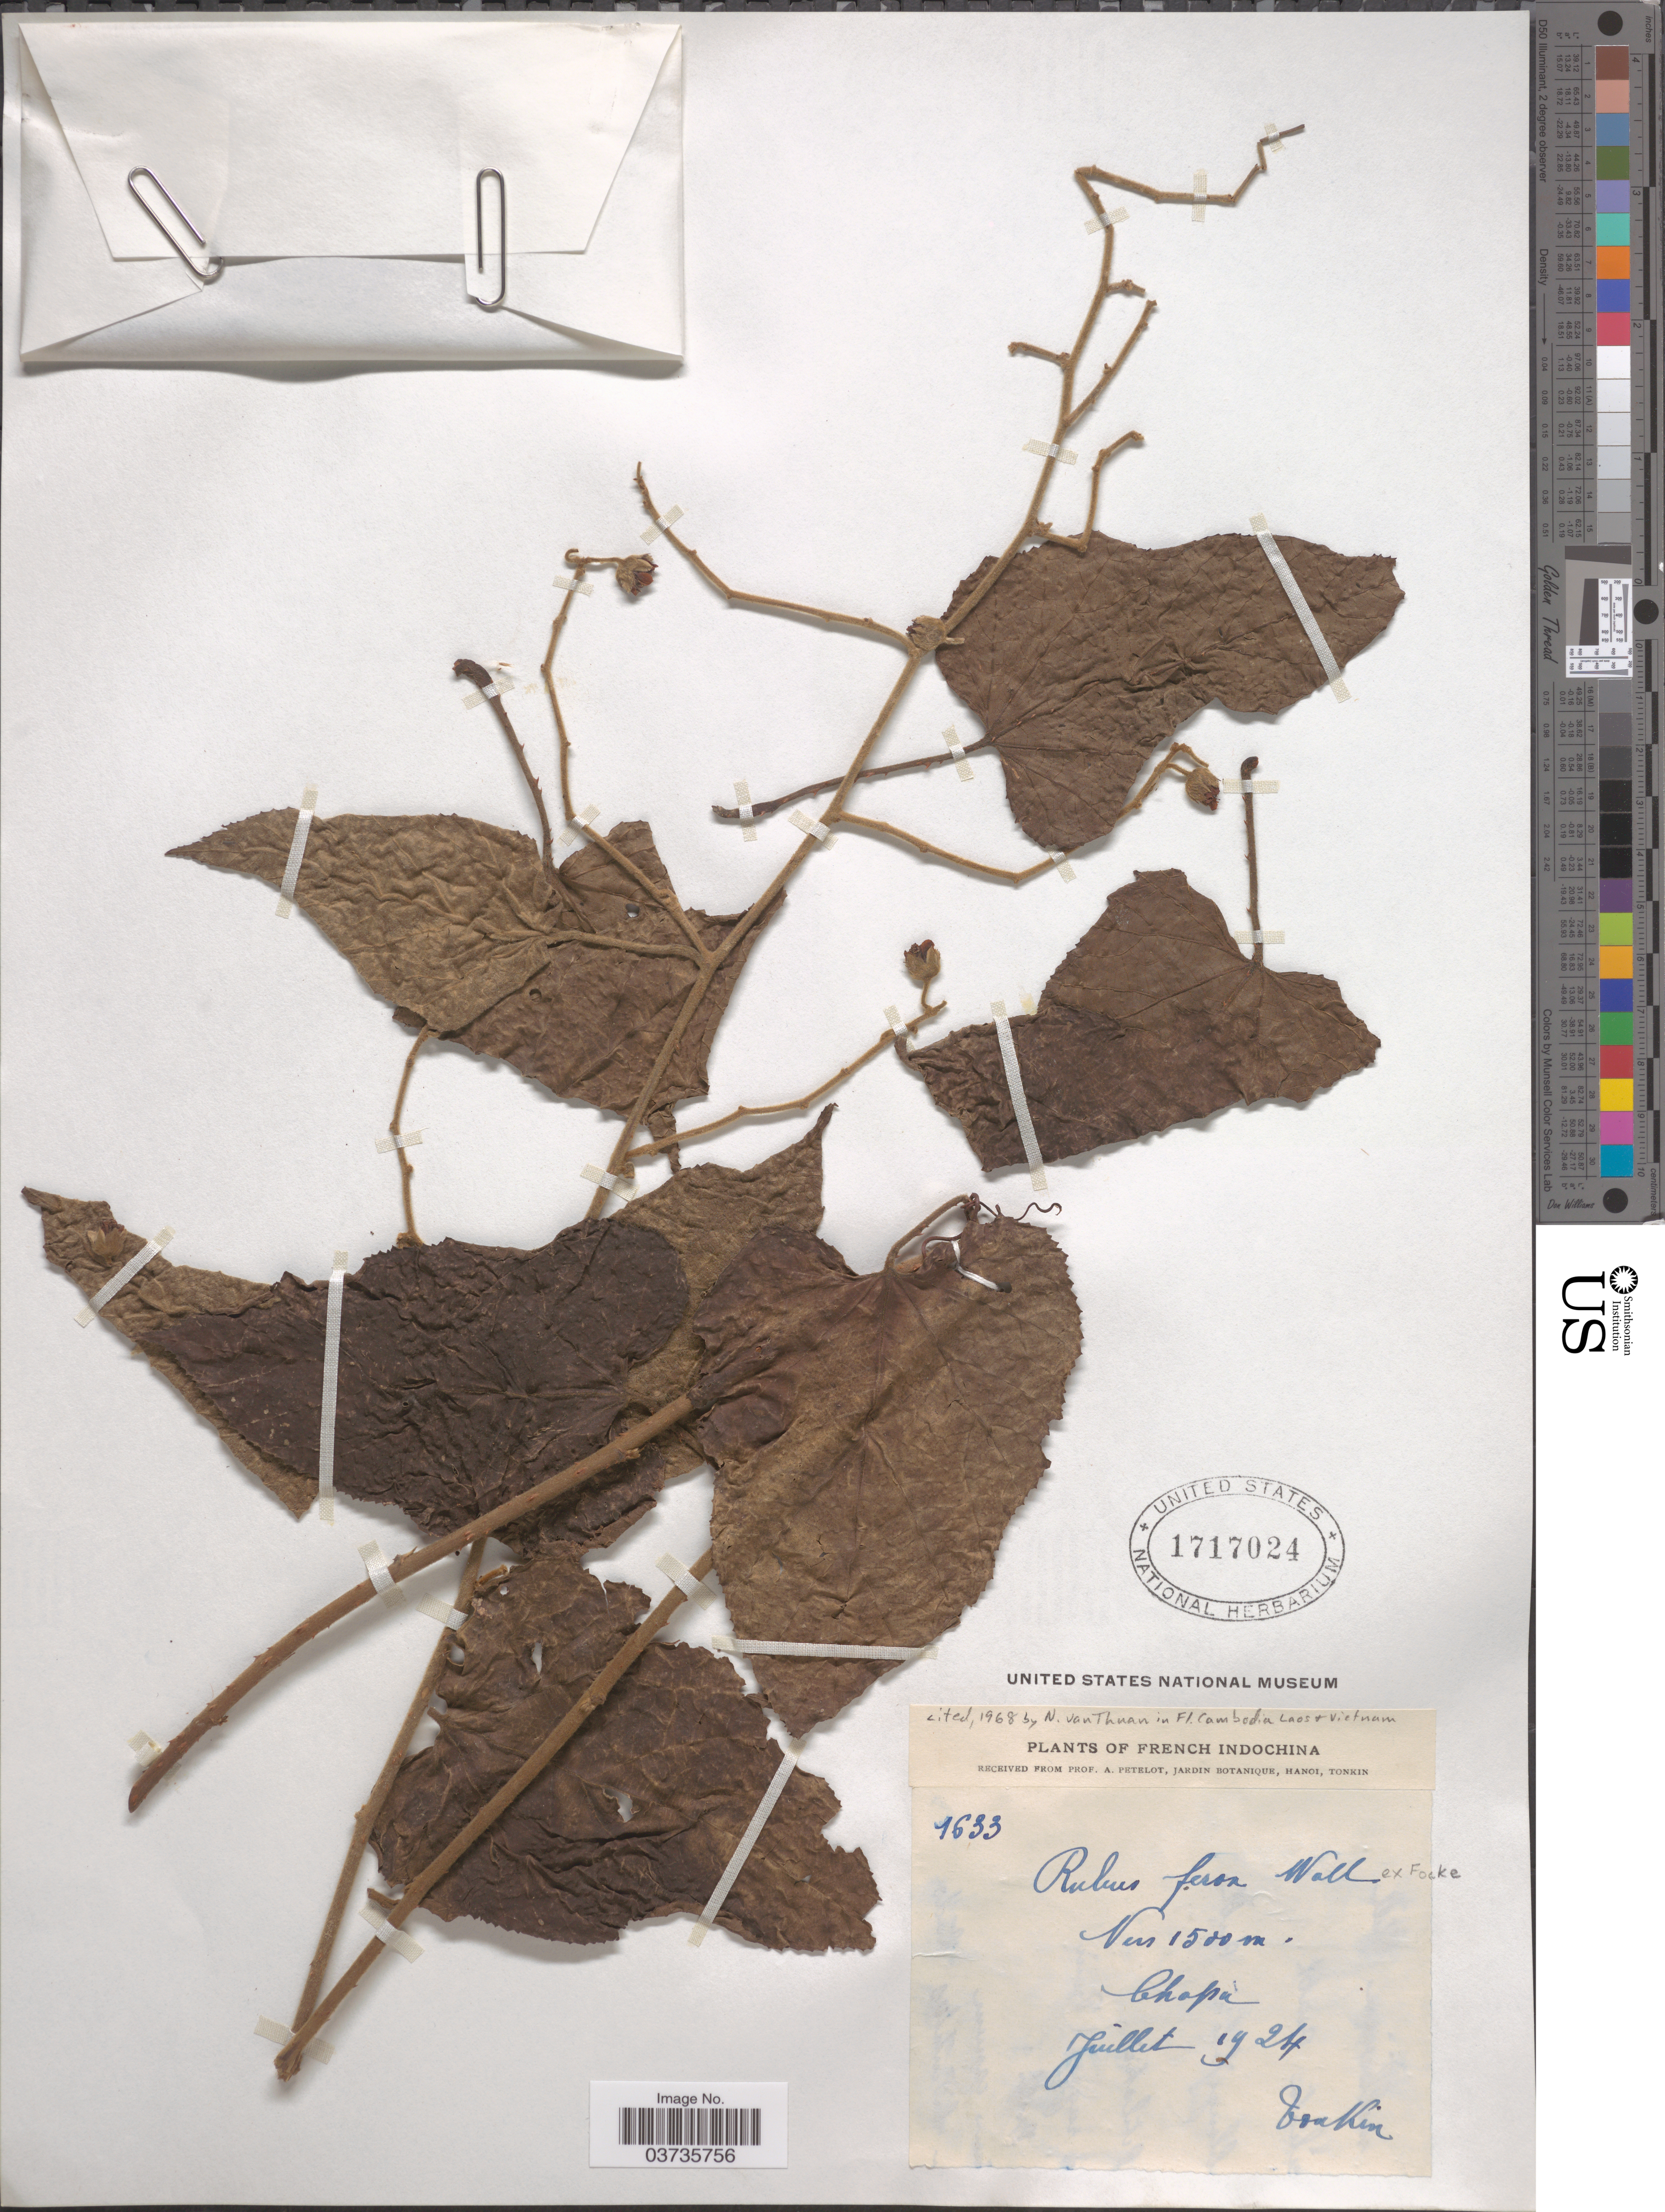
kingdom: Plantae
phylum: Tracheophyta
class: Magnoliopsida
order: Rosales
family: Rosaceae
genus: Rubus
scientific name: Rubus ferox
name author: Vest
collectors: P. A. Pételot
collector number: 1633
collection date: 1924-07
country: Vietnam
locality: French Indochina. Chapa.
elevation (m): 1500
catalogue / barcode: US 1717024